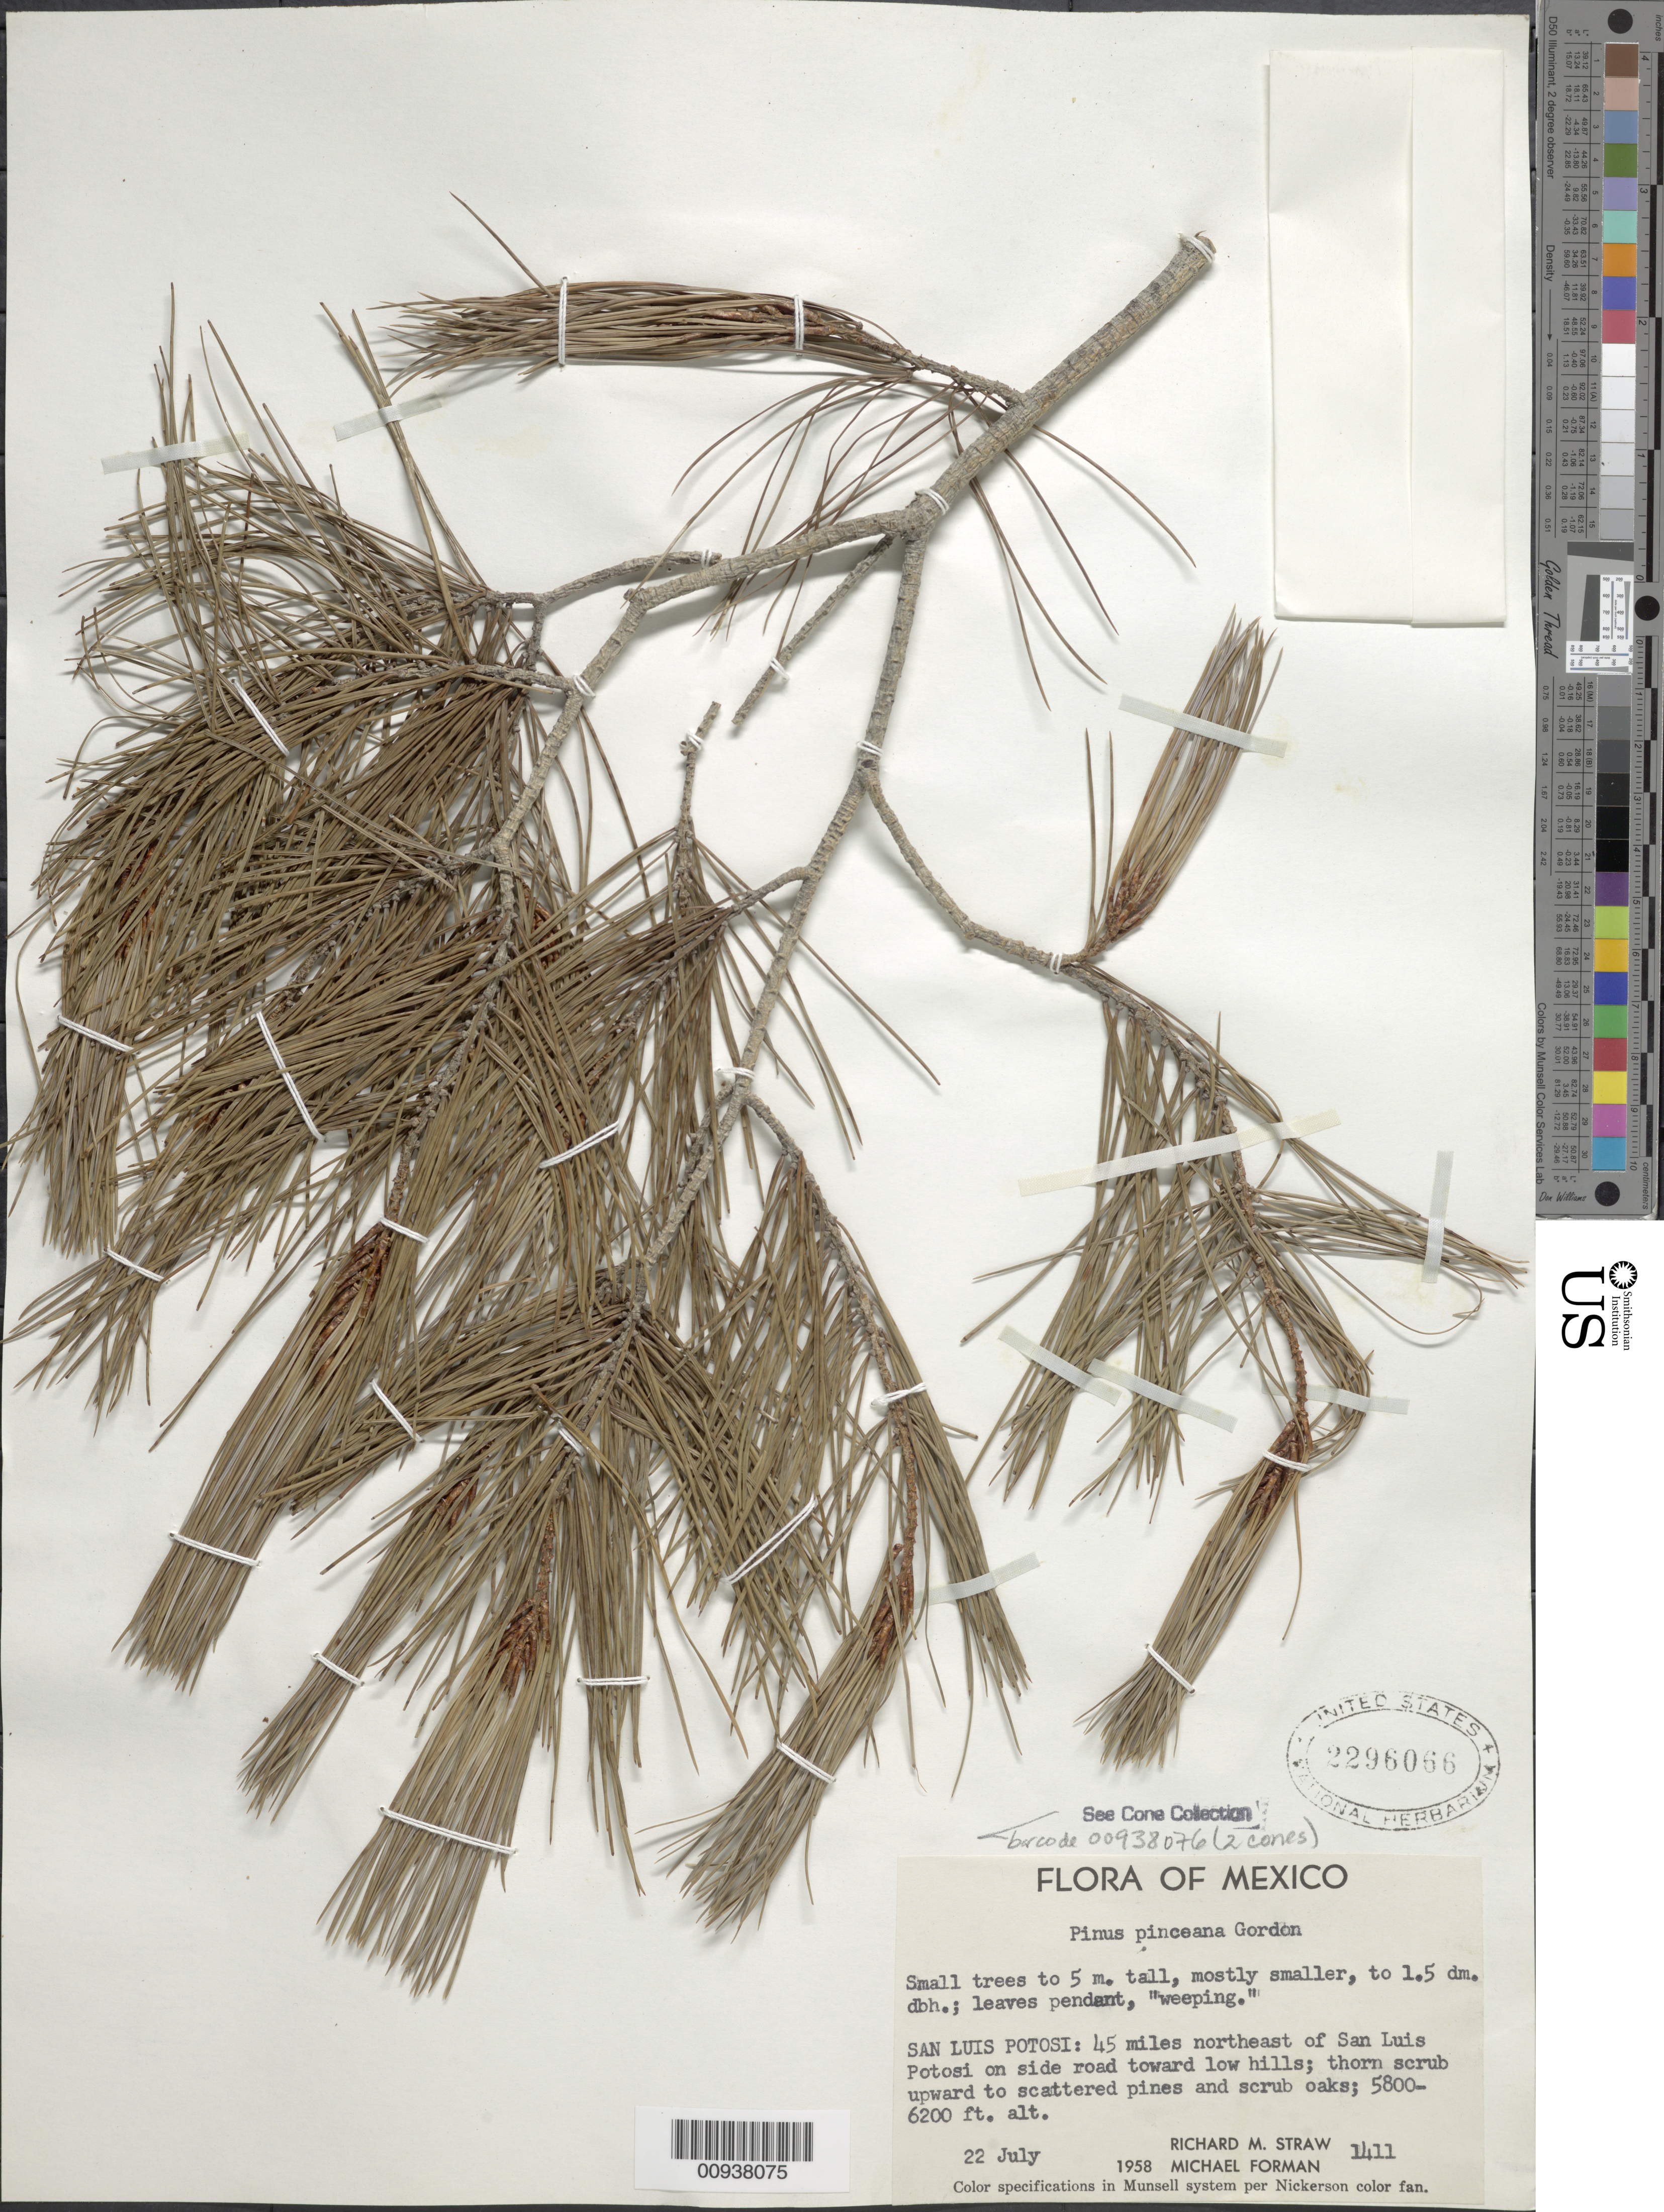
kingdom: Plantae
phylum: Tracheophyta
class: Pinopsida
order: Pinales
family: Pinaceae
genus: Pinus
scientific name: Pinus pinceana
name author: Gordon & Glend.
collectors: R. M. Straw & Forman, M.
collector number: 1411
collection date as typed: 22 Jul 1958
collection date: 1958-07-22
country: Mexico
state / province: San Luis Potosí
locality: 45 miles northeast of San Luis Potosí on side road toward low hills.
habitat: Thorn scrub upward to scattered pines and scrub oaks.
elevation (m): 1768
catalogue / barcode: US 2296066